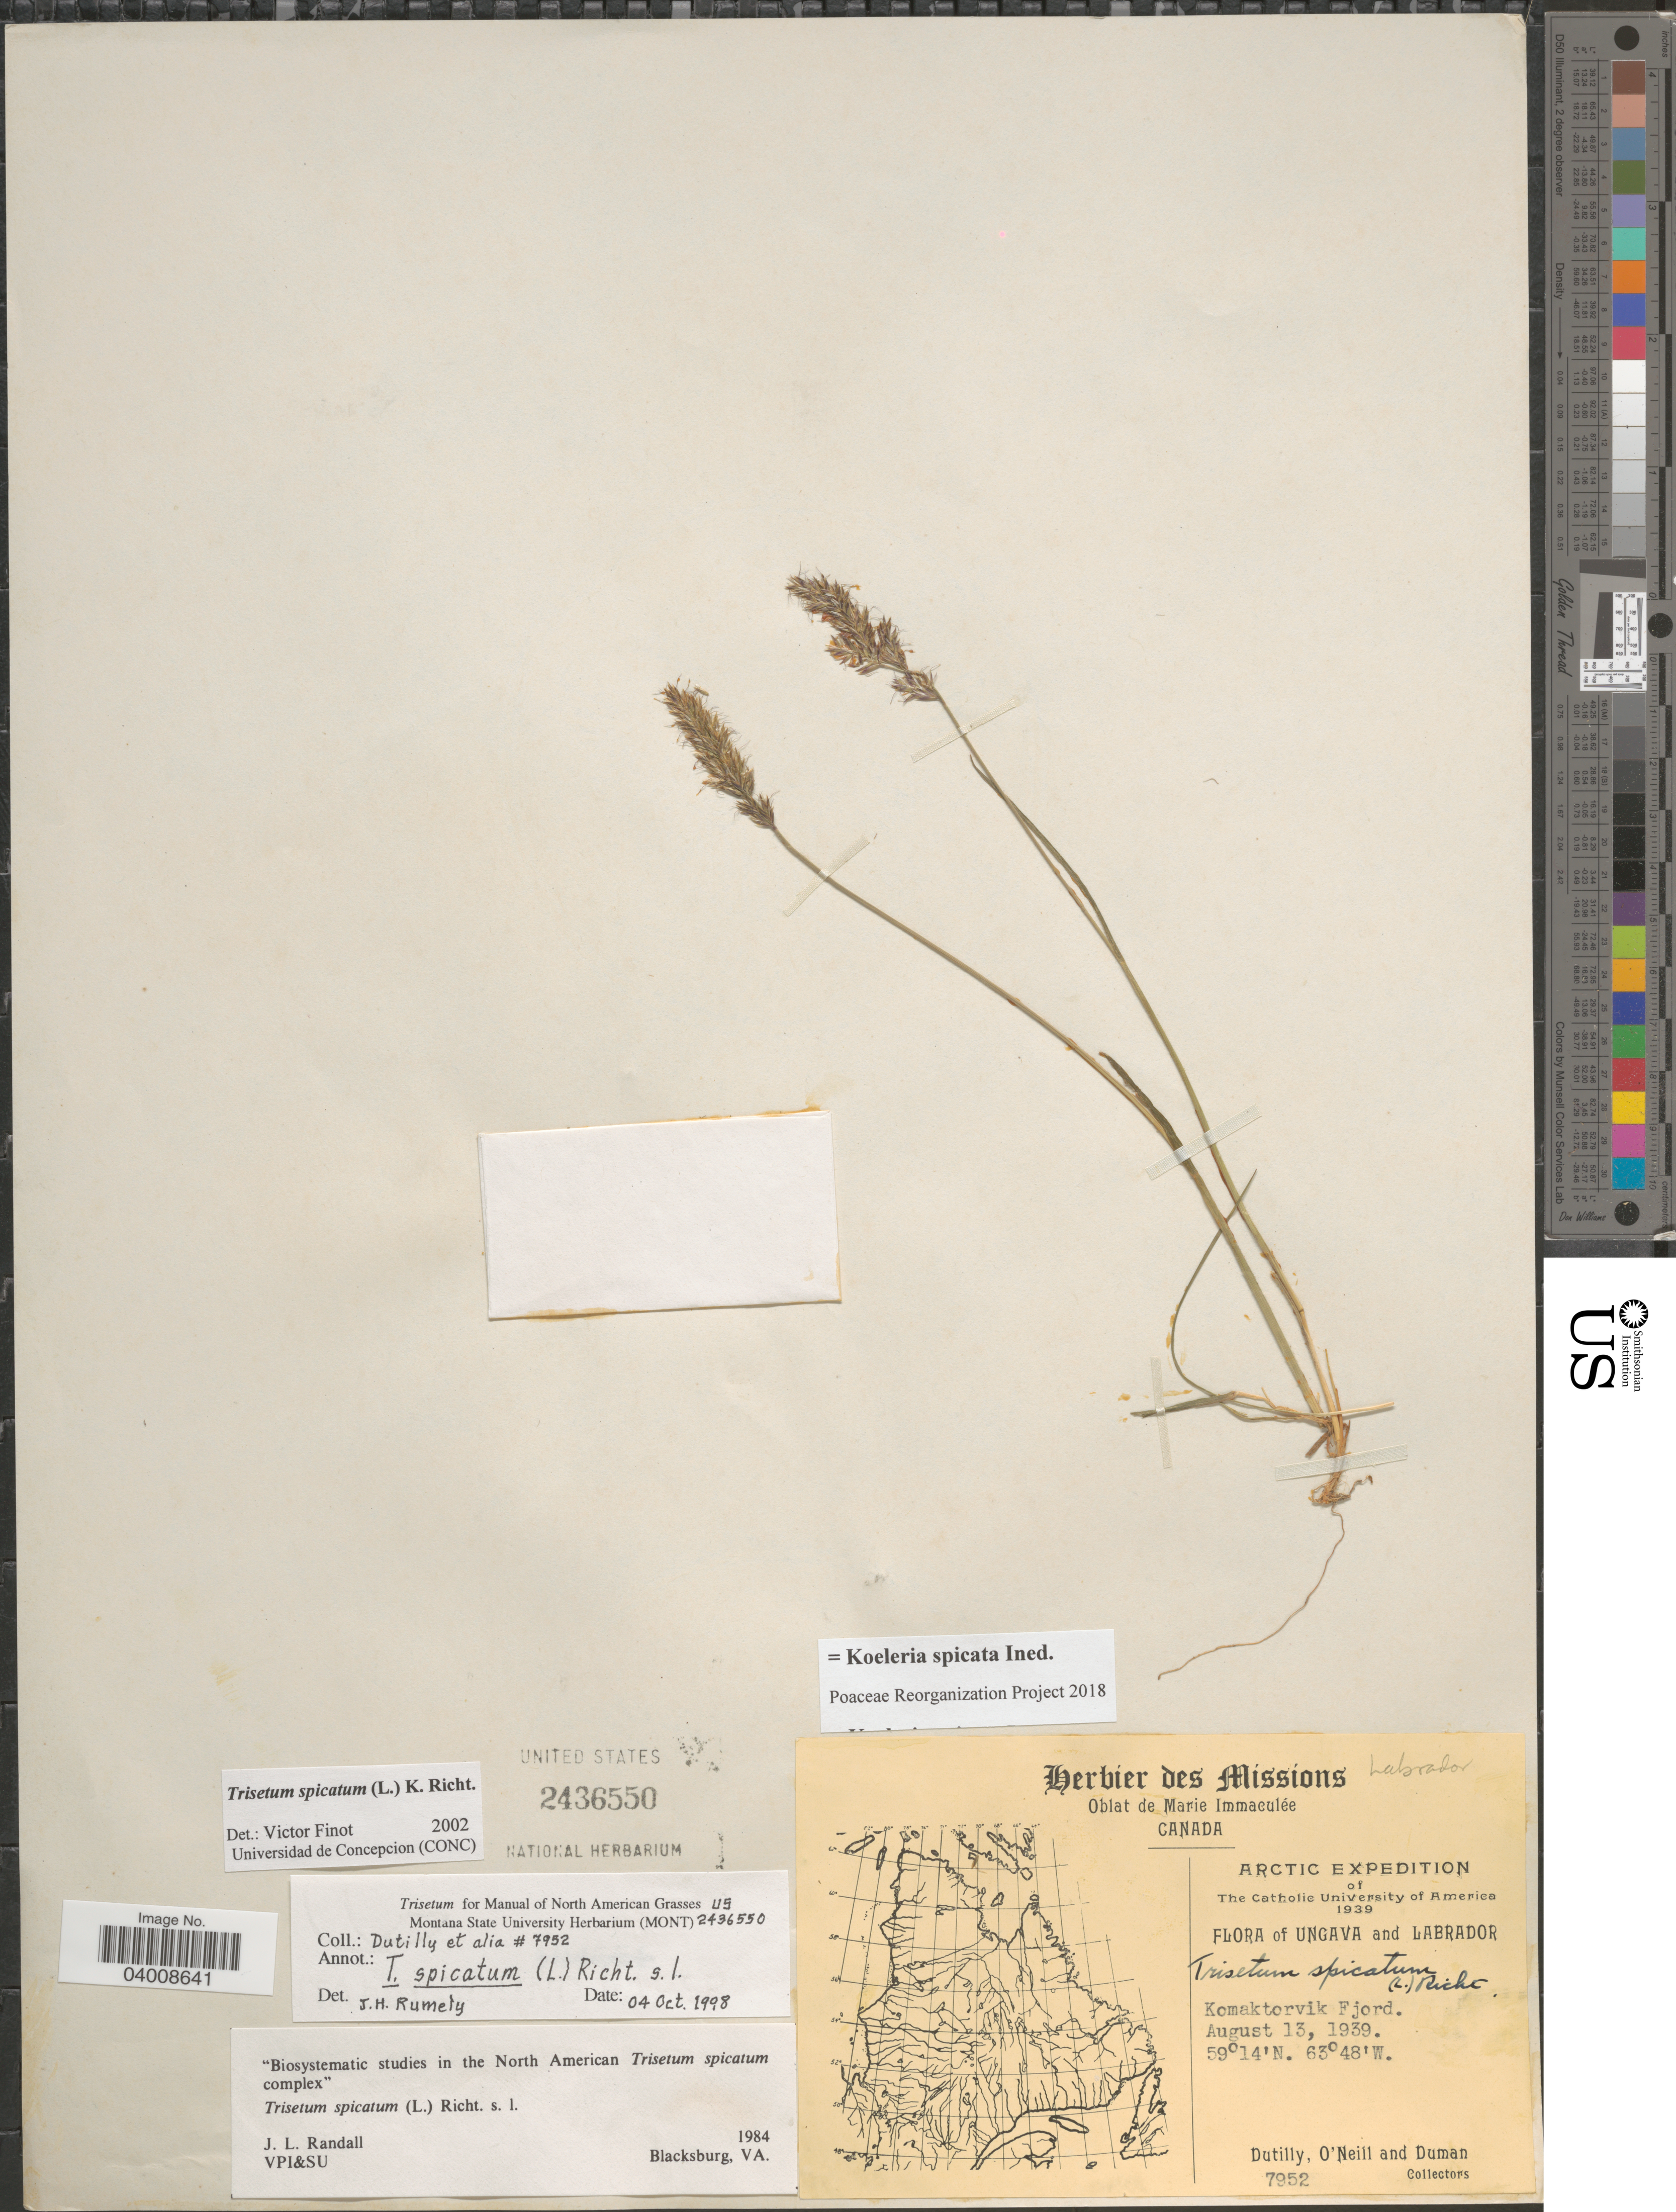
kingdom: Plantae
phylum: Tracheophyta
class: Liliopsida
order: Poales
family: Poaceae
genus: Koeleria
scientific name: Koeleria spicata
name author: (L.) Barberá et al.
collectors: -. Dutilly, -. O'Neill & -. Duman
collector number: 7952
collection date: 1939-08-13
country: Canada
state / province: Newfoundland and Labrador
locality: Ungava and Labrador. Komaktorvik Fjord.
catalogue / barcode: US 2436550